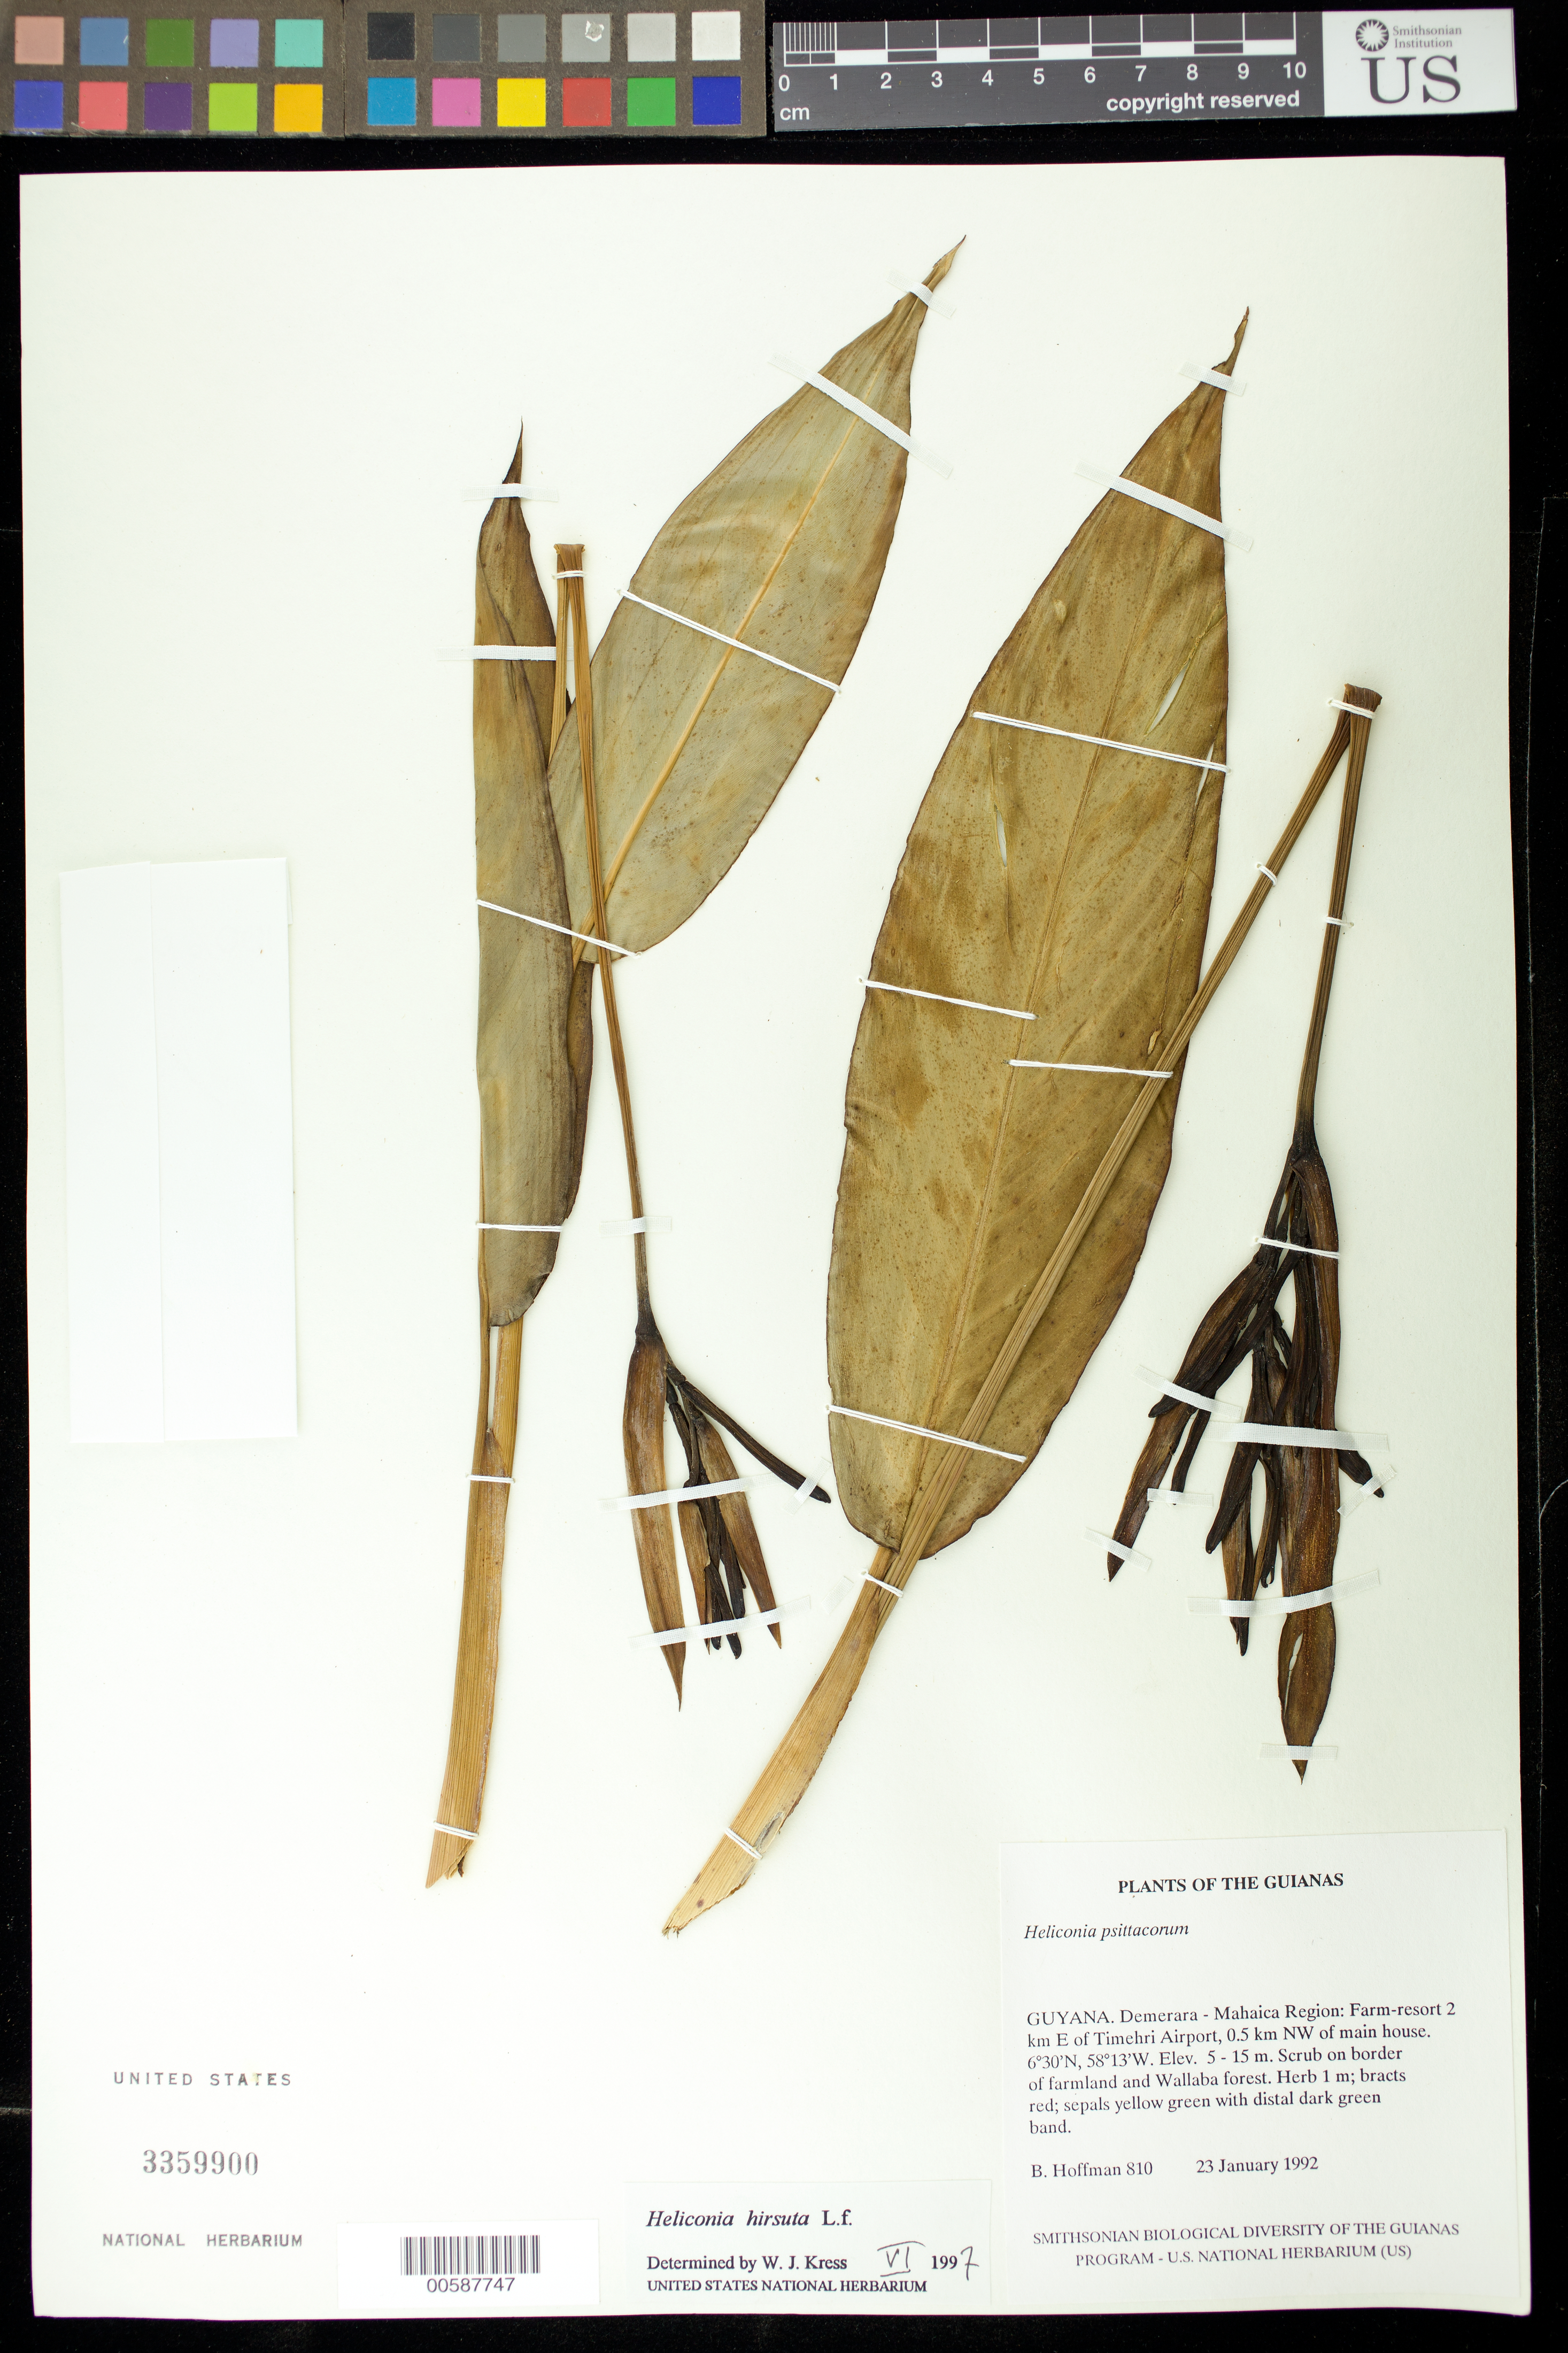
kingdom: Plantae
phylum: Tracheophyta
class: Liliopsida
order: Zingiberales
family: Heliconiaceae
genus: Heliconia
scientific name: Heliconia hirsuta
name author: L. f.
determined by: Kress, W. J., (US), Smithsonian Institution - National Museum of Natural History (UNITED STATES)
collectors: B. Hoffman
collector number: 810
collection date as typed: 23 January 1992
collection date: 1992-01-23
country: Guyana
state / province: Demerara-Mahaica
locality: Farm-resort 2 km E of Timehri Airport, 0.5 km NW of main house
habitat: Scrub on border of farmland and Wallaba forest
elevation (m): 5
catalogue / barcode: US 3359900